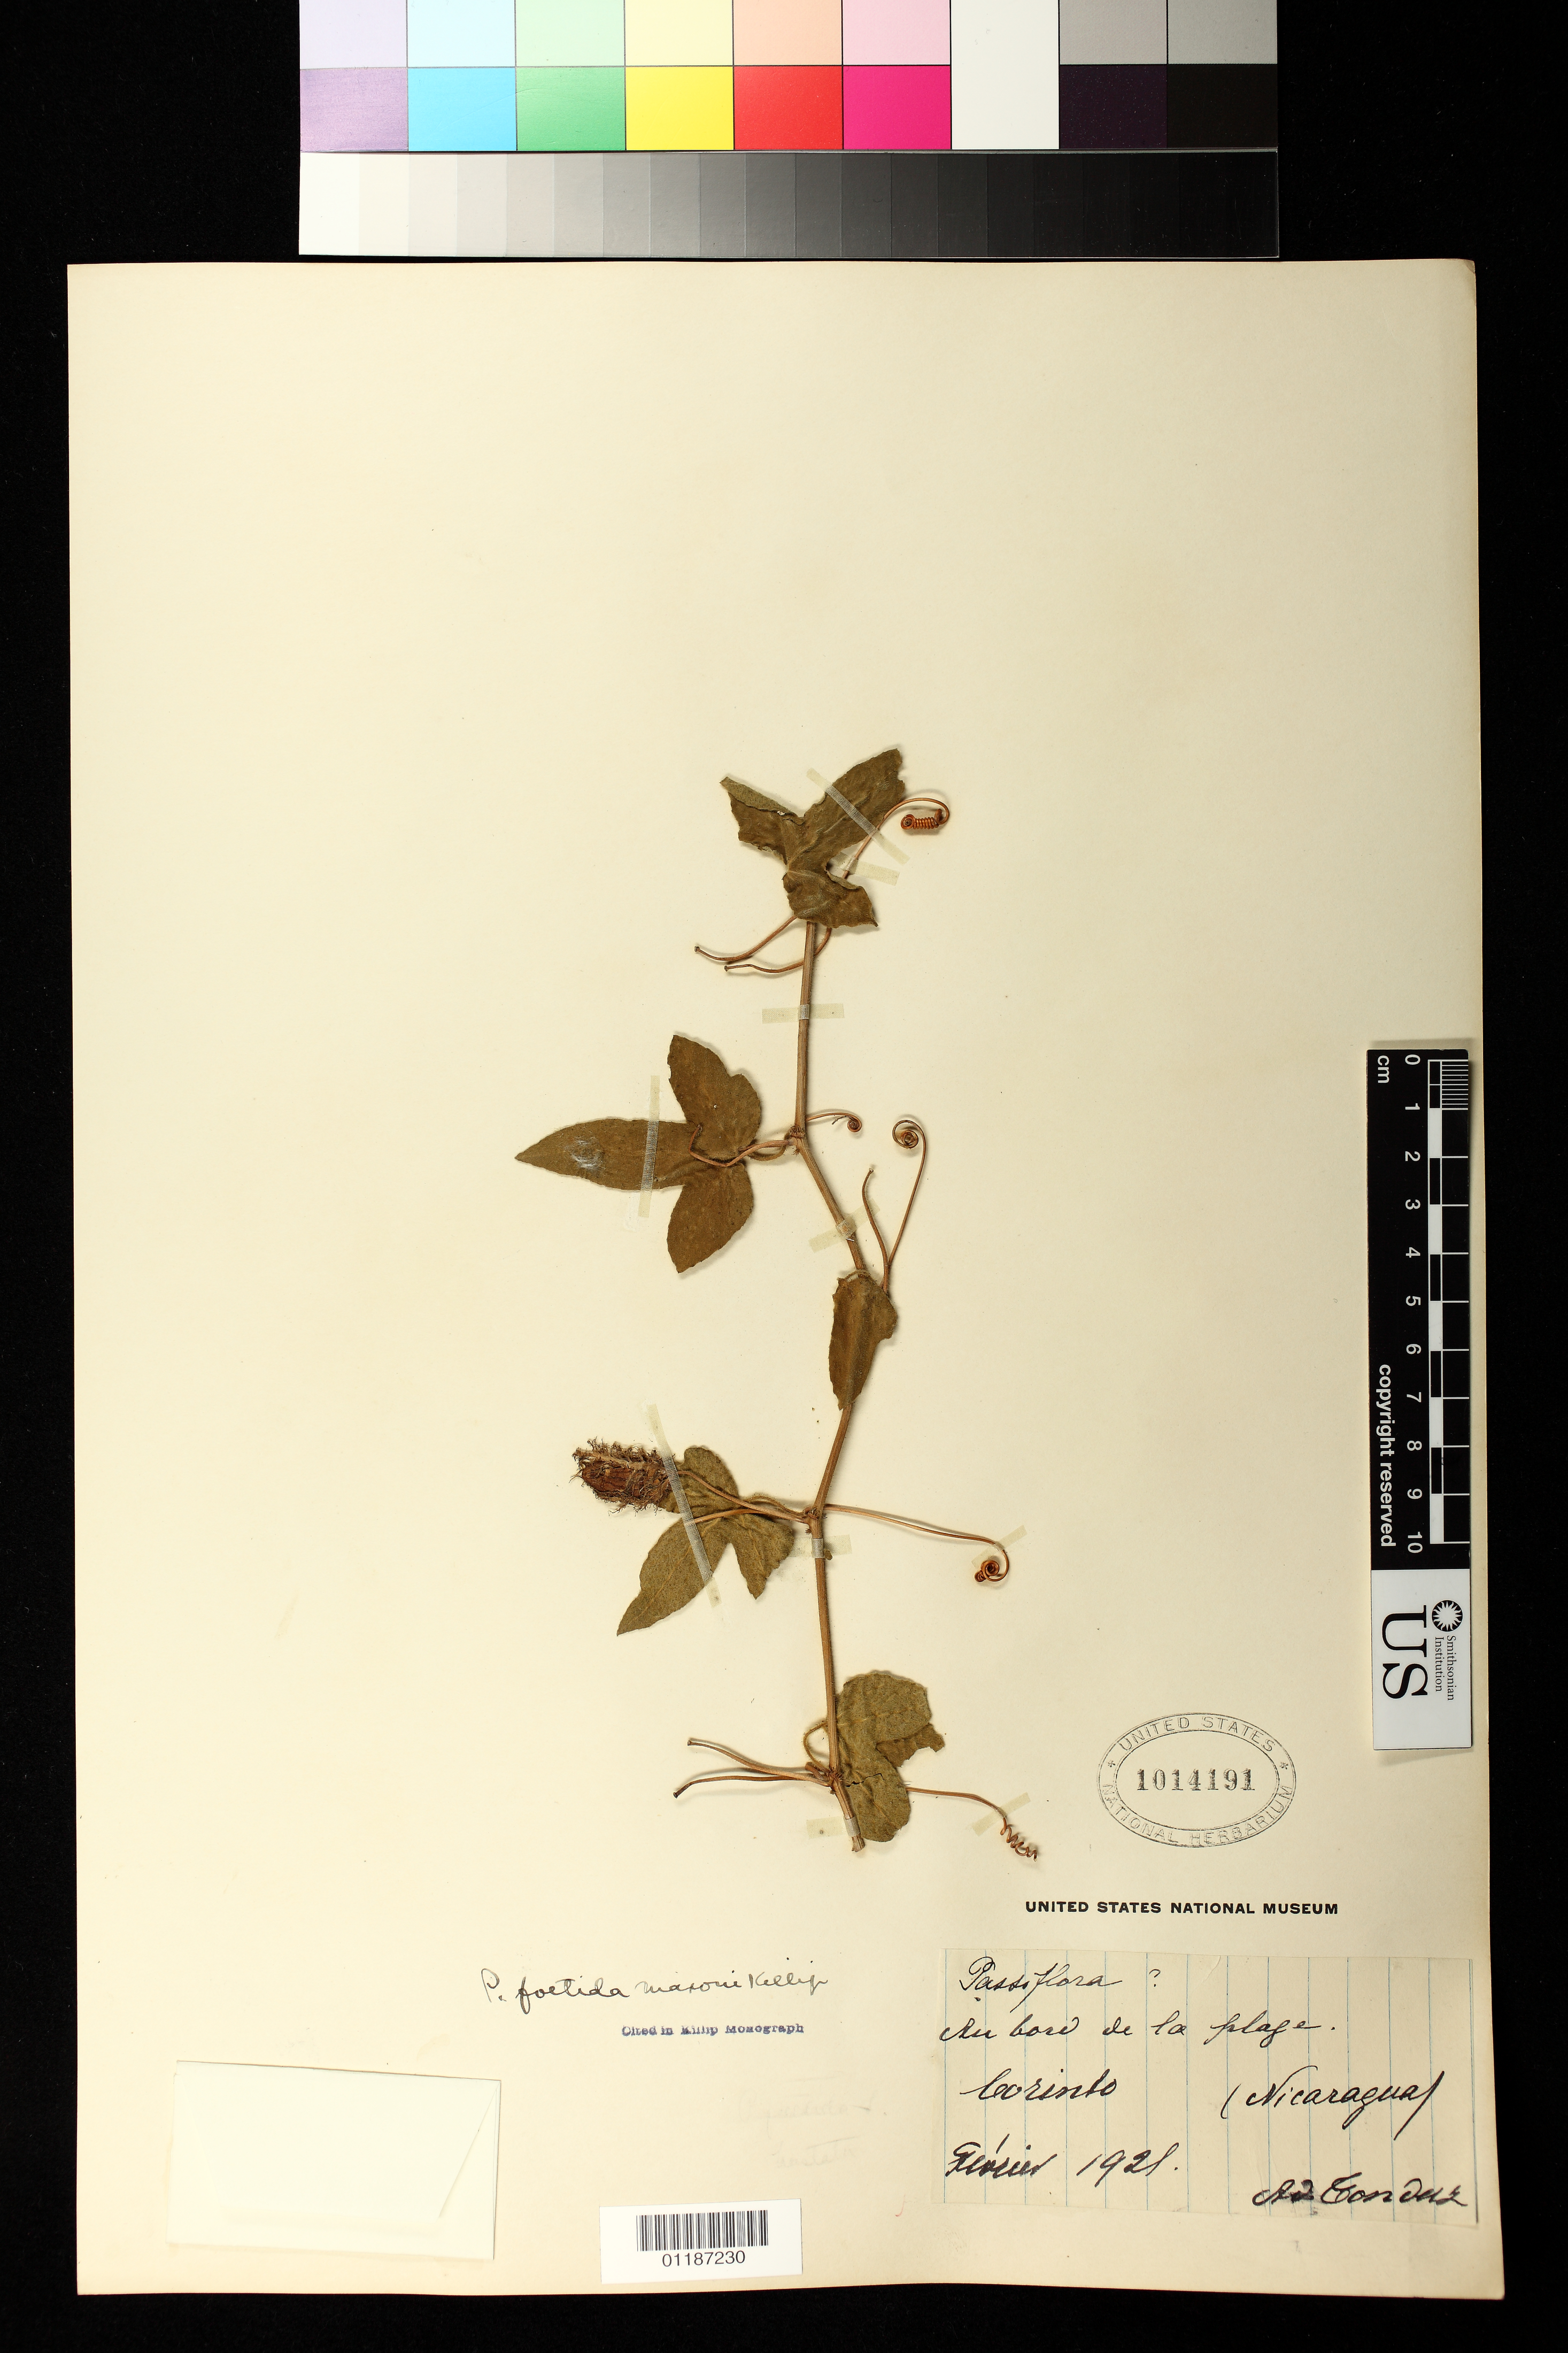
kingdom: Plantae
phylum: Tracheophyta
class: Magnoliopsida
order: Malpighiales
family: Passifloraceae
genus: Passiflora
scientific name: Passiflora foetida var. maxonii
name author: Killip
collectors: A. Tonduz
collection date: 1921-02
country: Nicaragua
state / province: Chinandega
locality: Corinto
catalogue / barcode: US 1014191